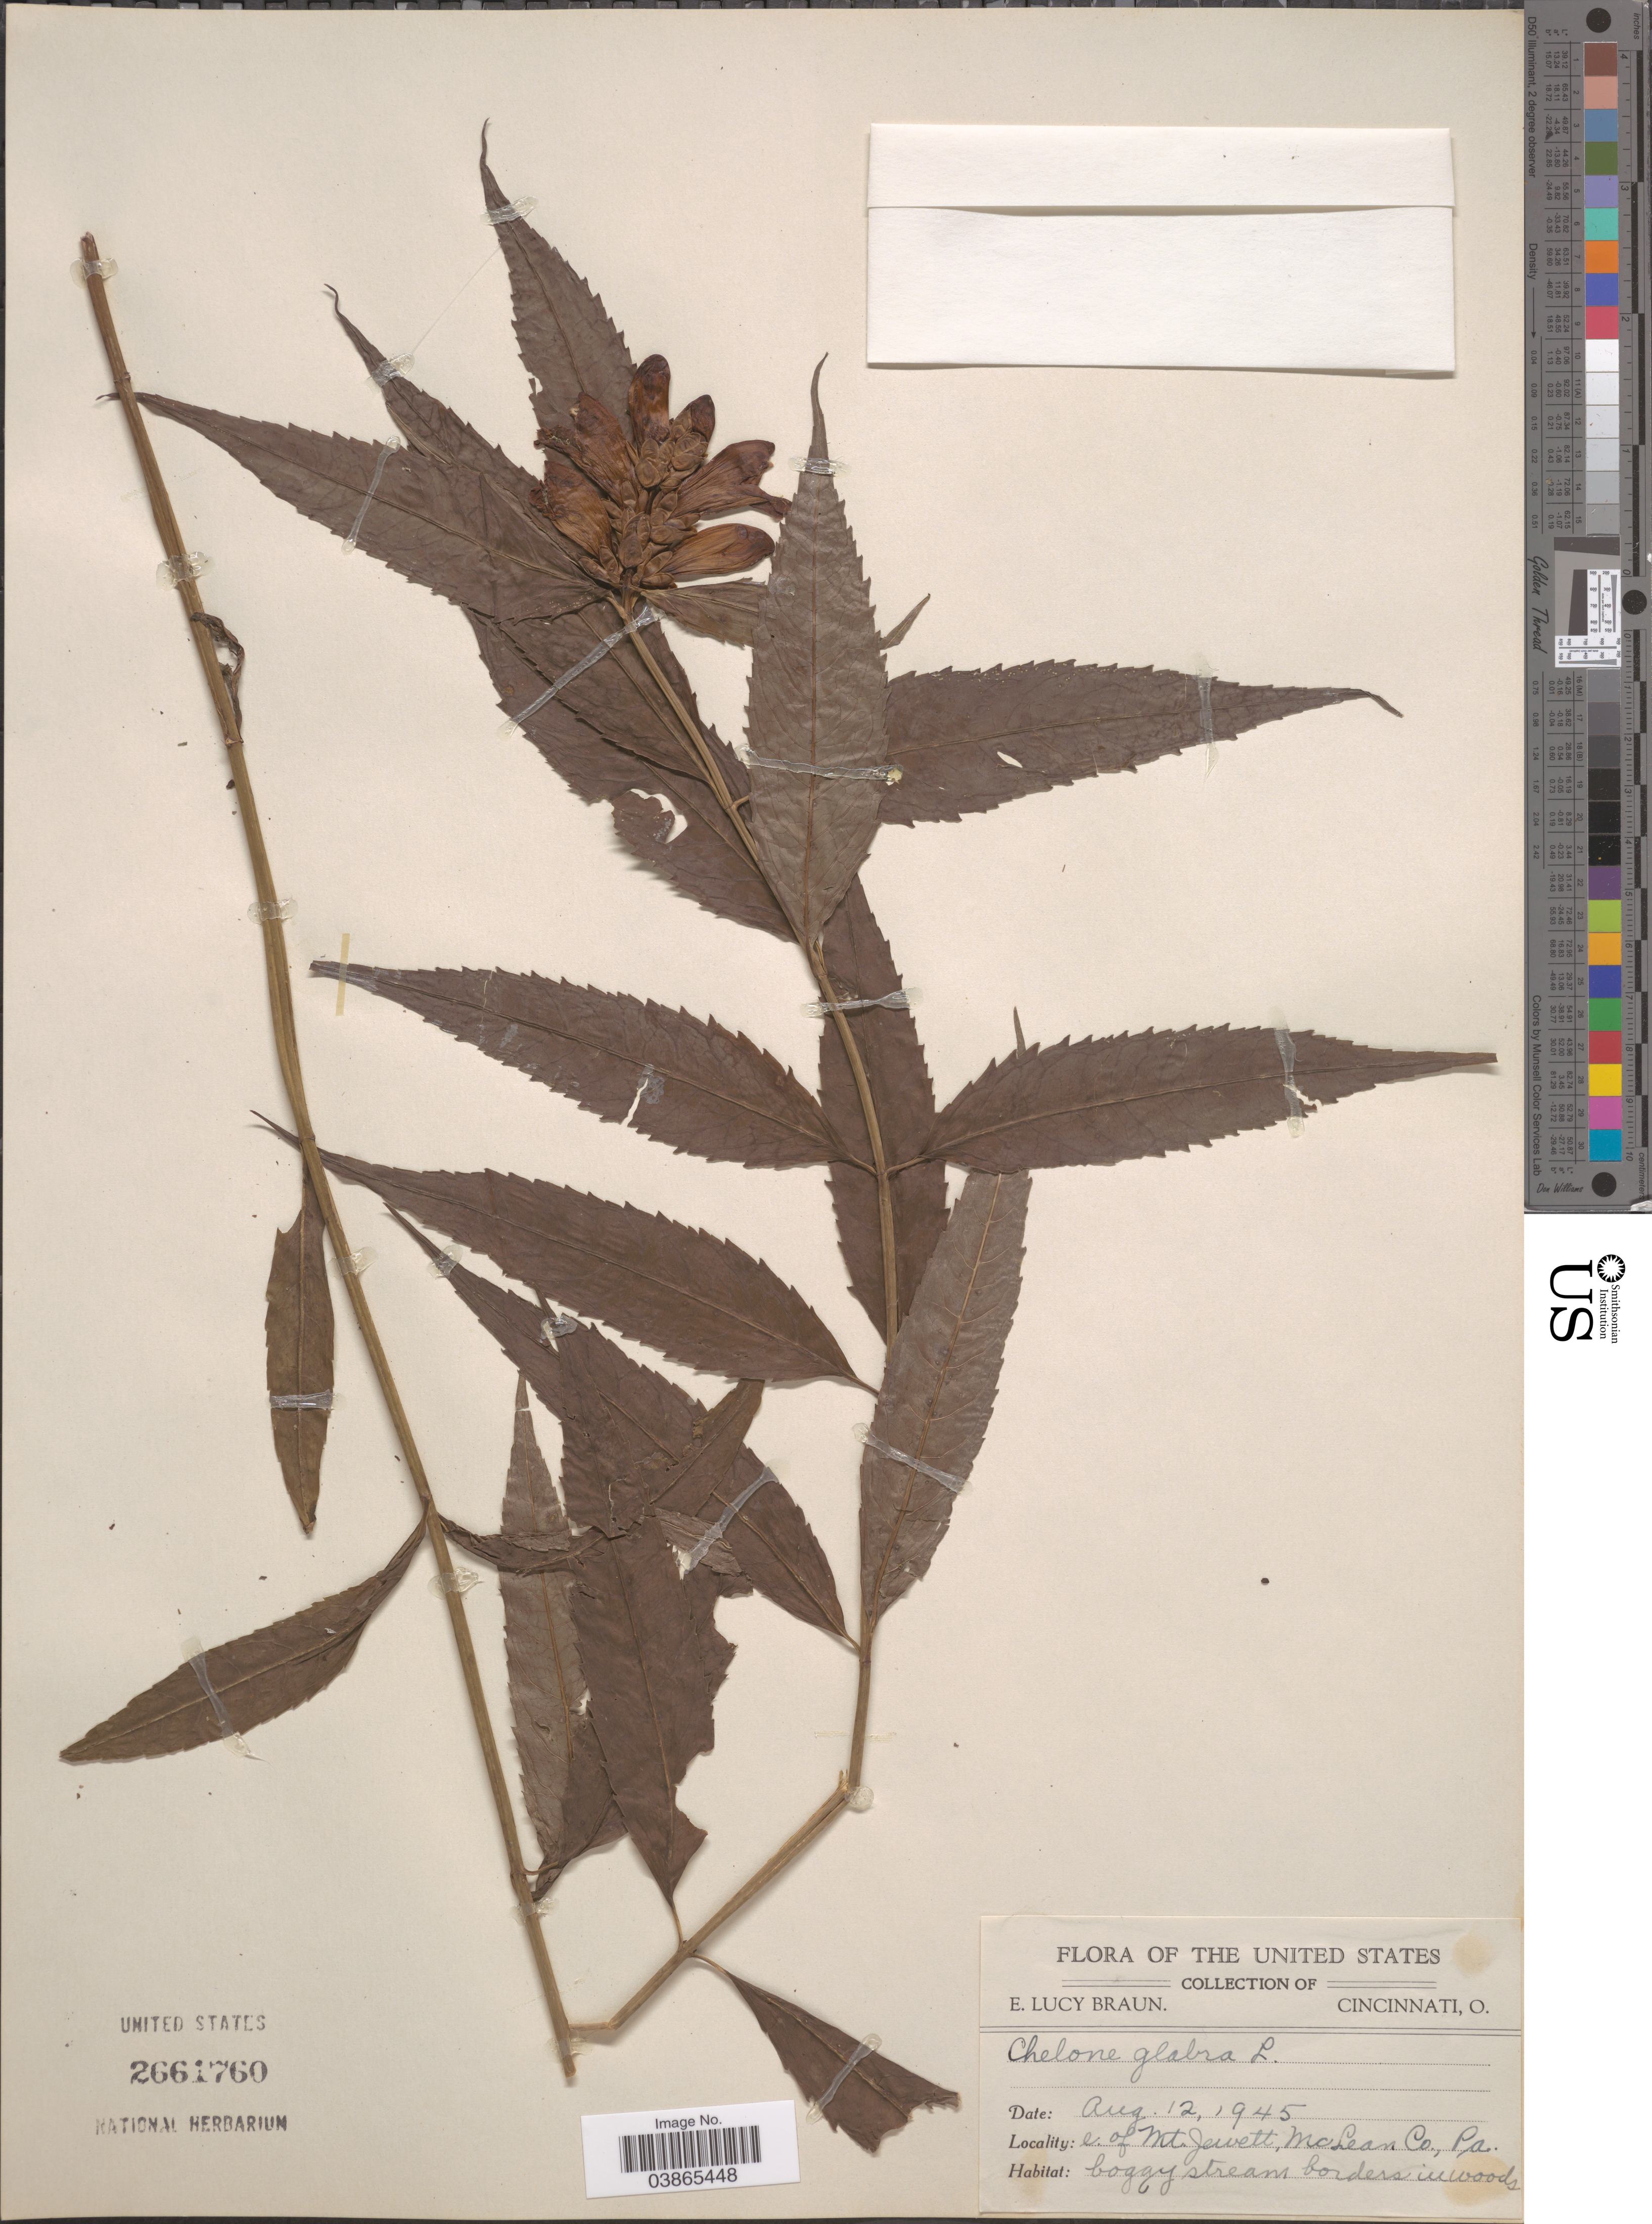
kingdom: Plantae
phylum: Tracheophyta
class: Magnoliopsida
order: Lamiales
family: Plantaginaceae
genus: Chelone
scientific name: Chelone glabra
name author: L.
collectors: E. L. Braun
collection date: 1945-08-12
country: United States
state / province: Pennsylvania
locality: E. of Mt. Jewett, McLean Co.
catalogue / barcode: US 2661760